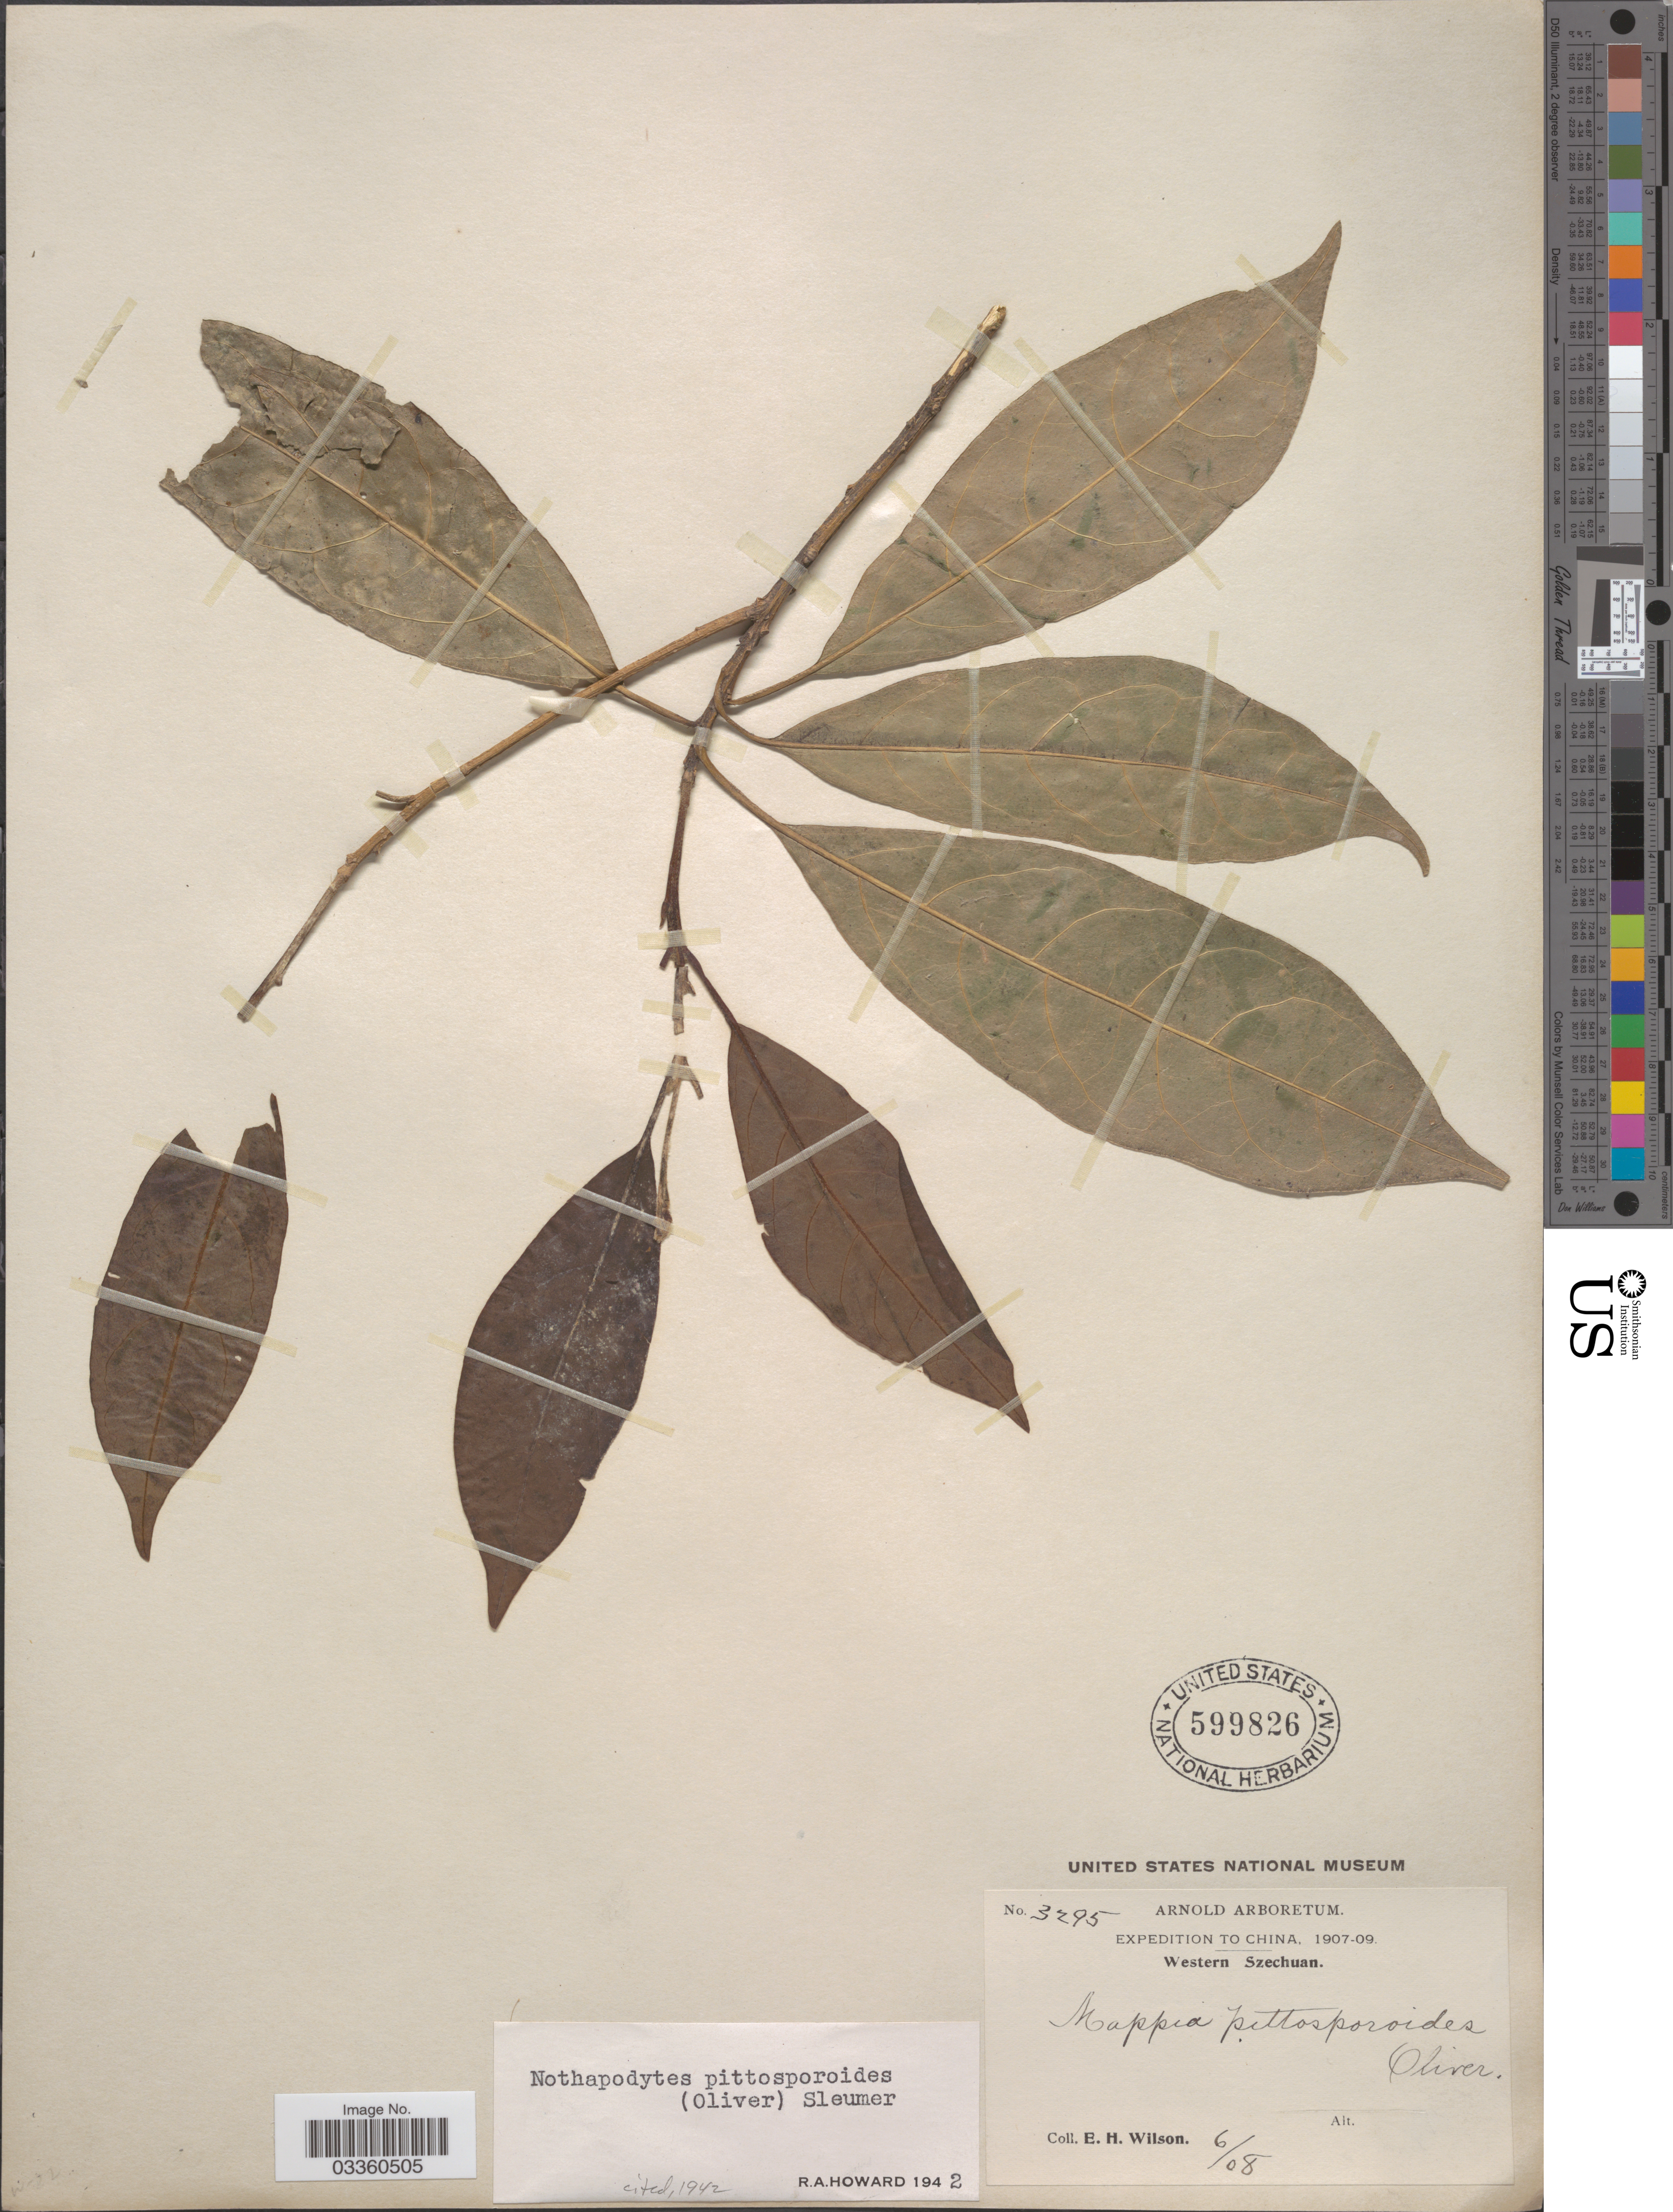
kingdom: Plantae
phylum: Tracheophyta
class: Magnoliopsida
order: Icacinales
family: Icacinaceae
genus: Nothapodytes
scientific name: Nothapodytes pittosporoides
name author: (Oliv.) Sleumer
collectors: E. Wilson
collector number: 3295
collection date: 1908-06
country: China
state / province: Sichuan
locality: Western Szechuan.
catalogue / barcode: US 599826